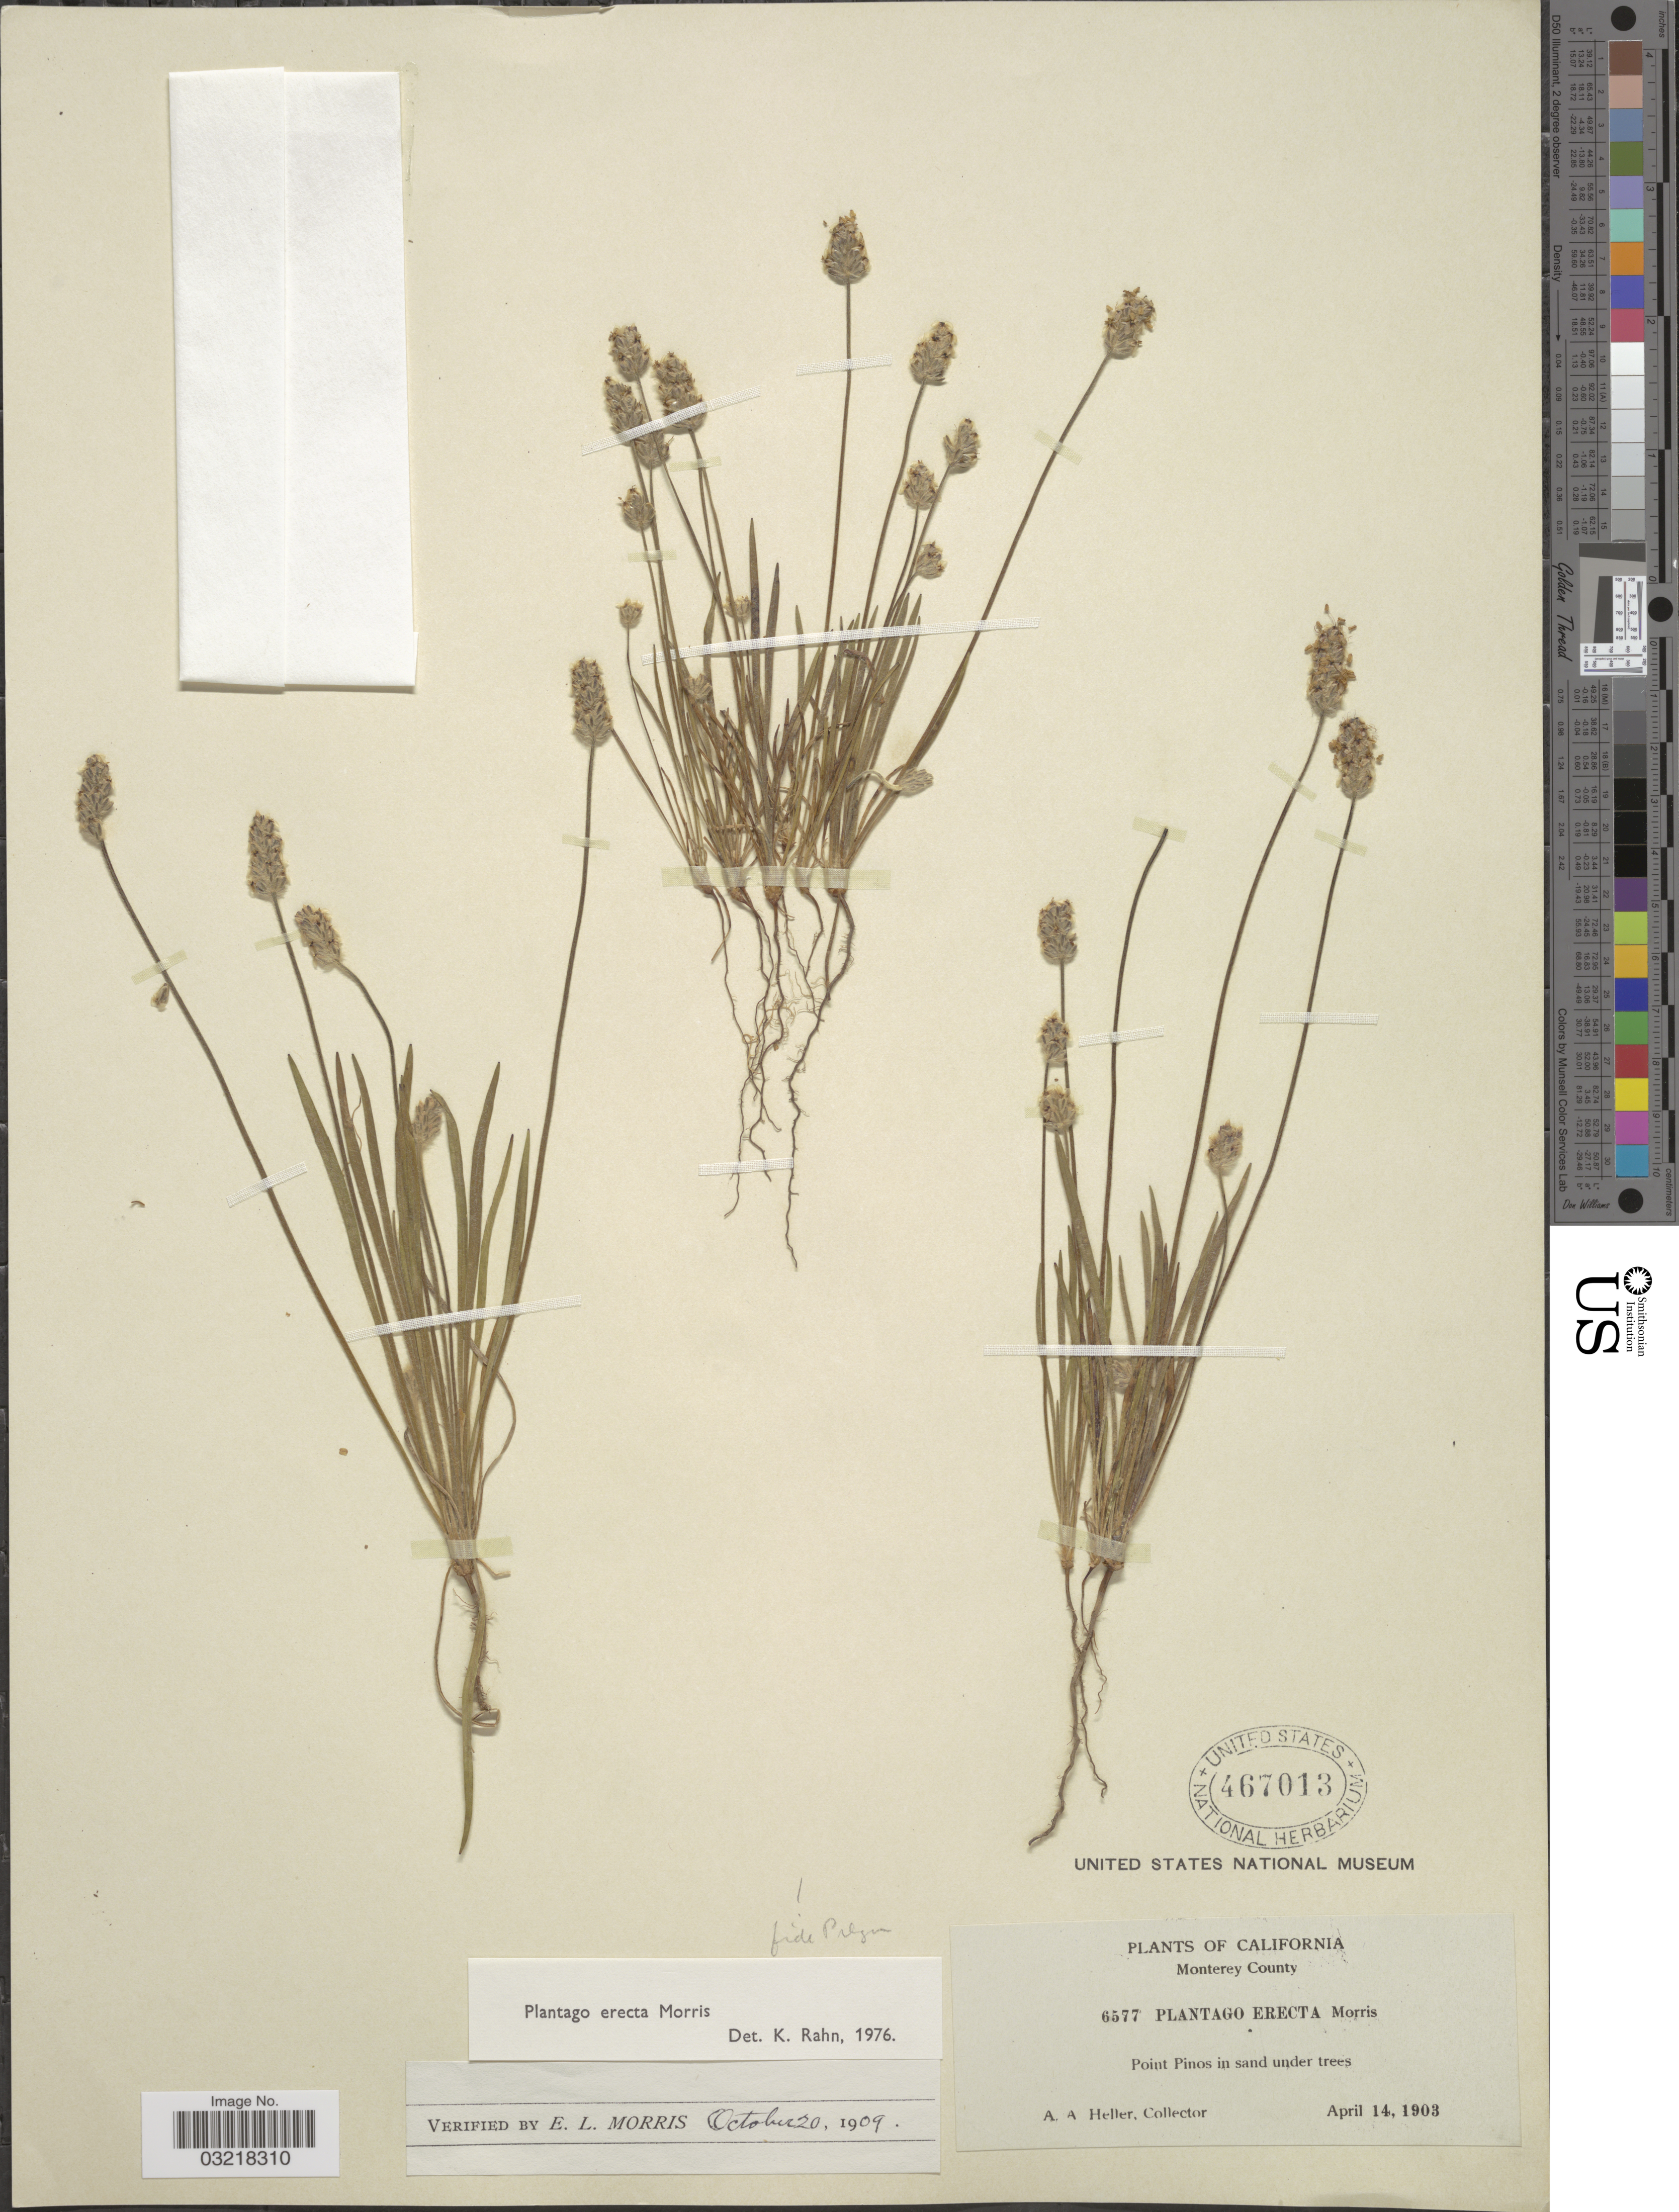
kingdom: Plantae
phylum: Tracheophyta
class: Magnoliopsida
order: Lamiales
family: Plantaginaceae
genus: Plantago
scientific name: Plantago erecta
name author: Morris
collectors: A. A. Heller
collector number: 6577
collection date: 1903-04-14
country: United States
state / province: California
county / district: Monterey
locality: Monterey County. Point Pinos in sand under trees.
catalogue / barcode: US 467013